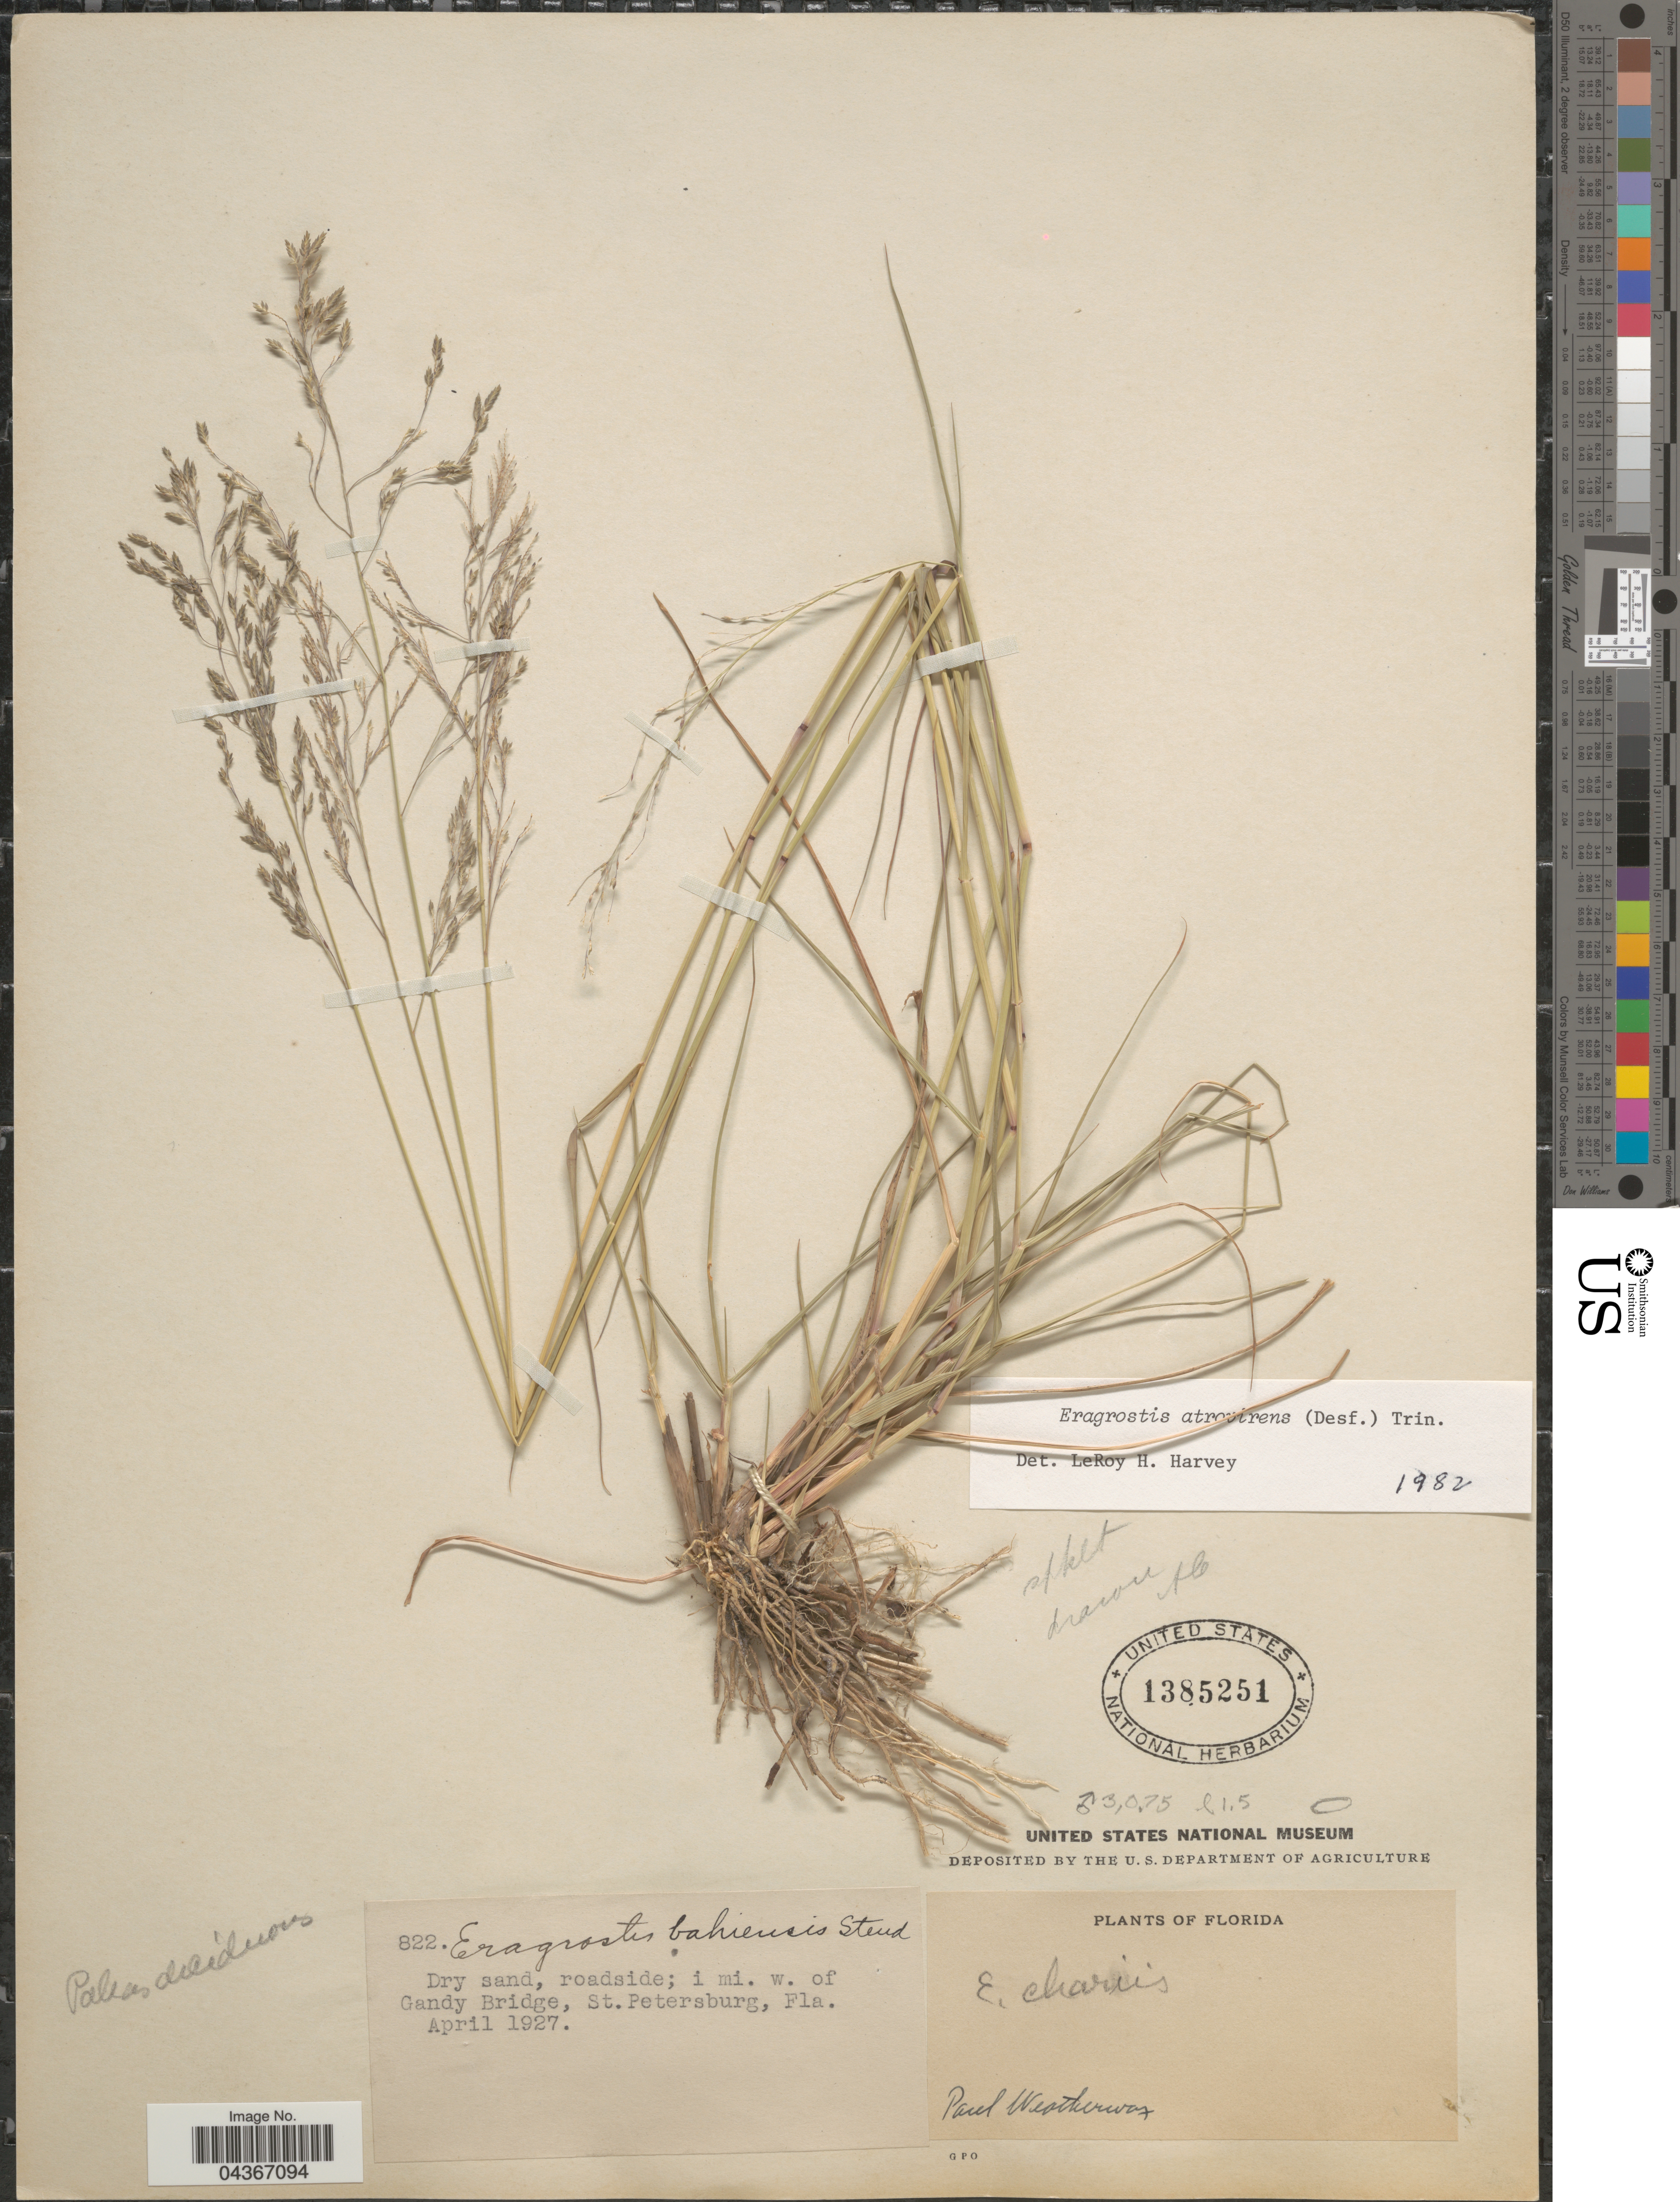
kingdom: Plantae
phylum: Tracheophyta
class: Liliopsida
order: Poales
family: Poaceae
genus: Eragrostis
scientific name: Eragrostis atrovirens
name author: Lange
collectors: P. Weatherwax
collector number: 822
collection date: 1927-04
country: United States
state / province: Florida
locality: Dry sand, roadside; i mi. w. of Gandy Bridge, St. Petersburg.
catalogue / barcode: US 1385251